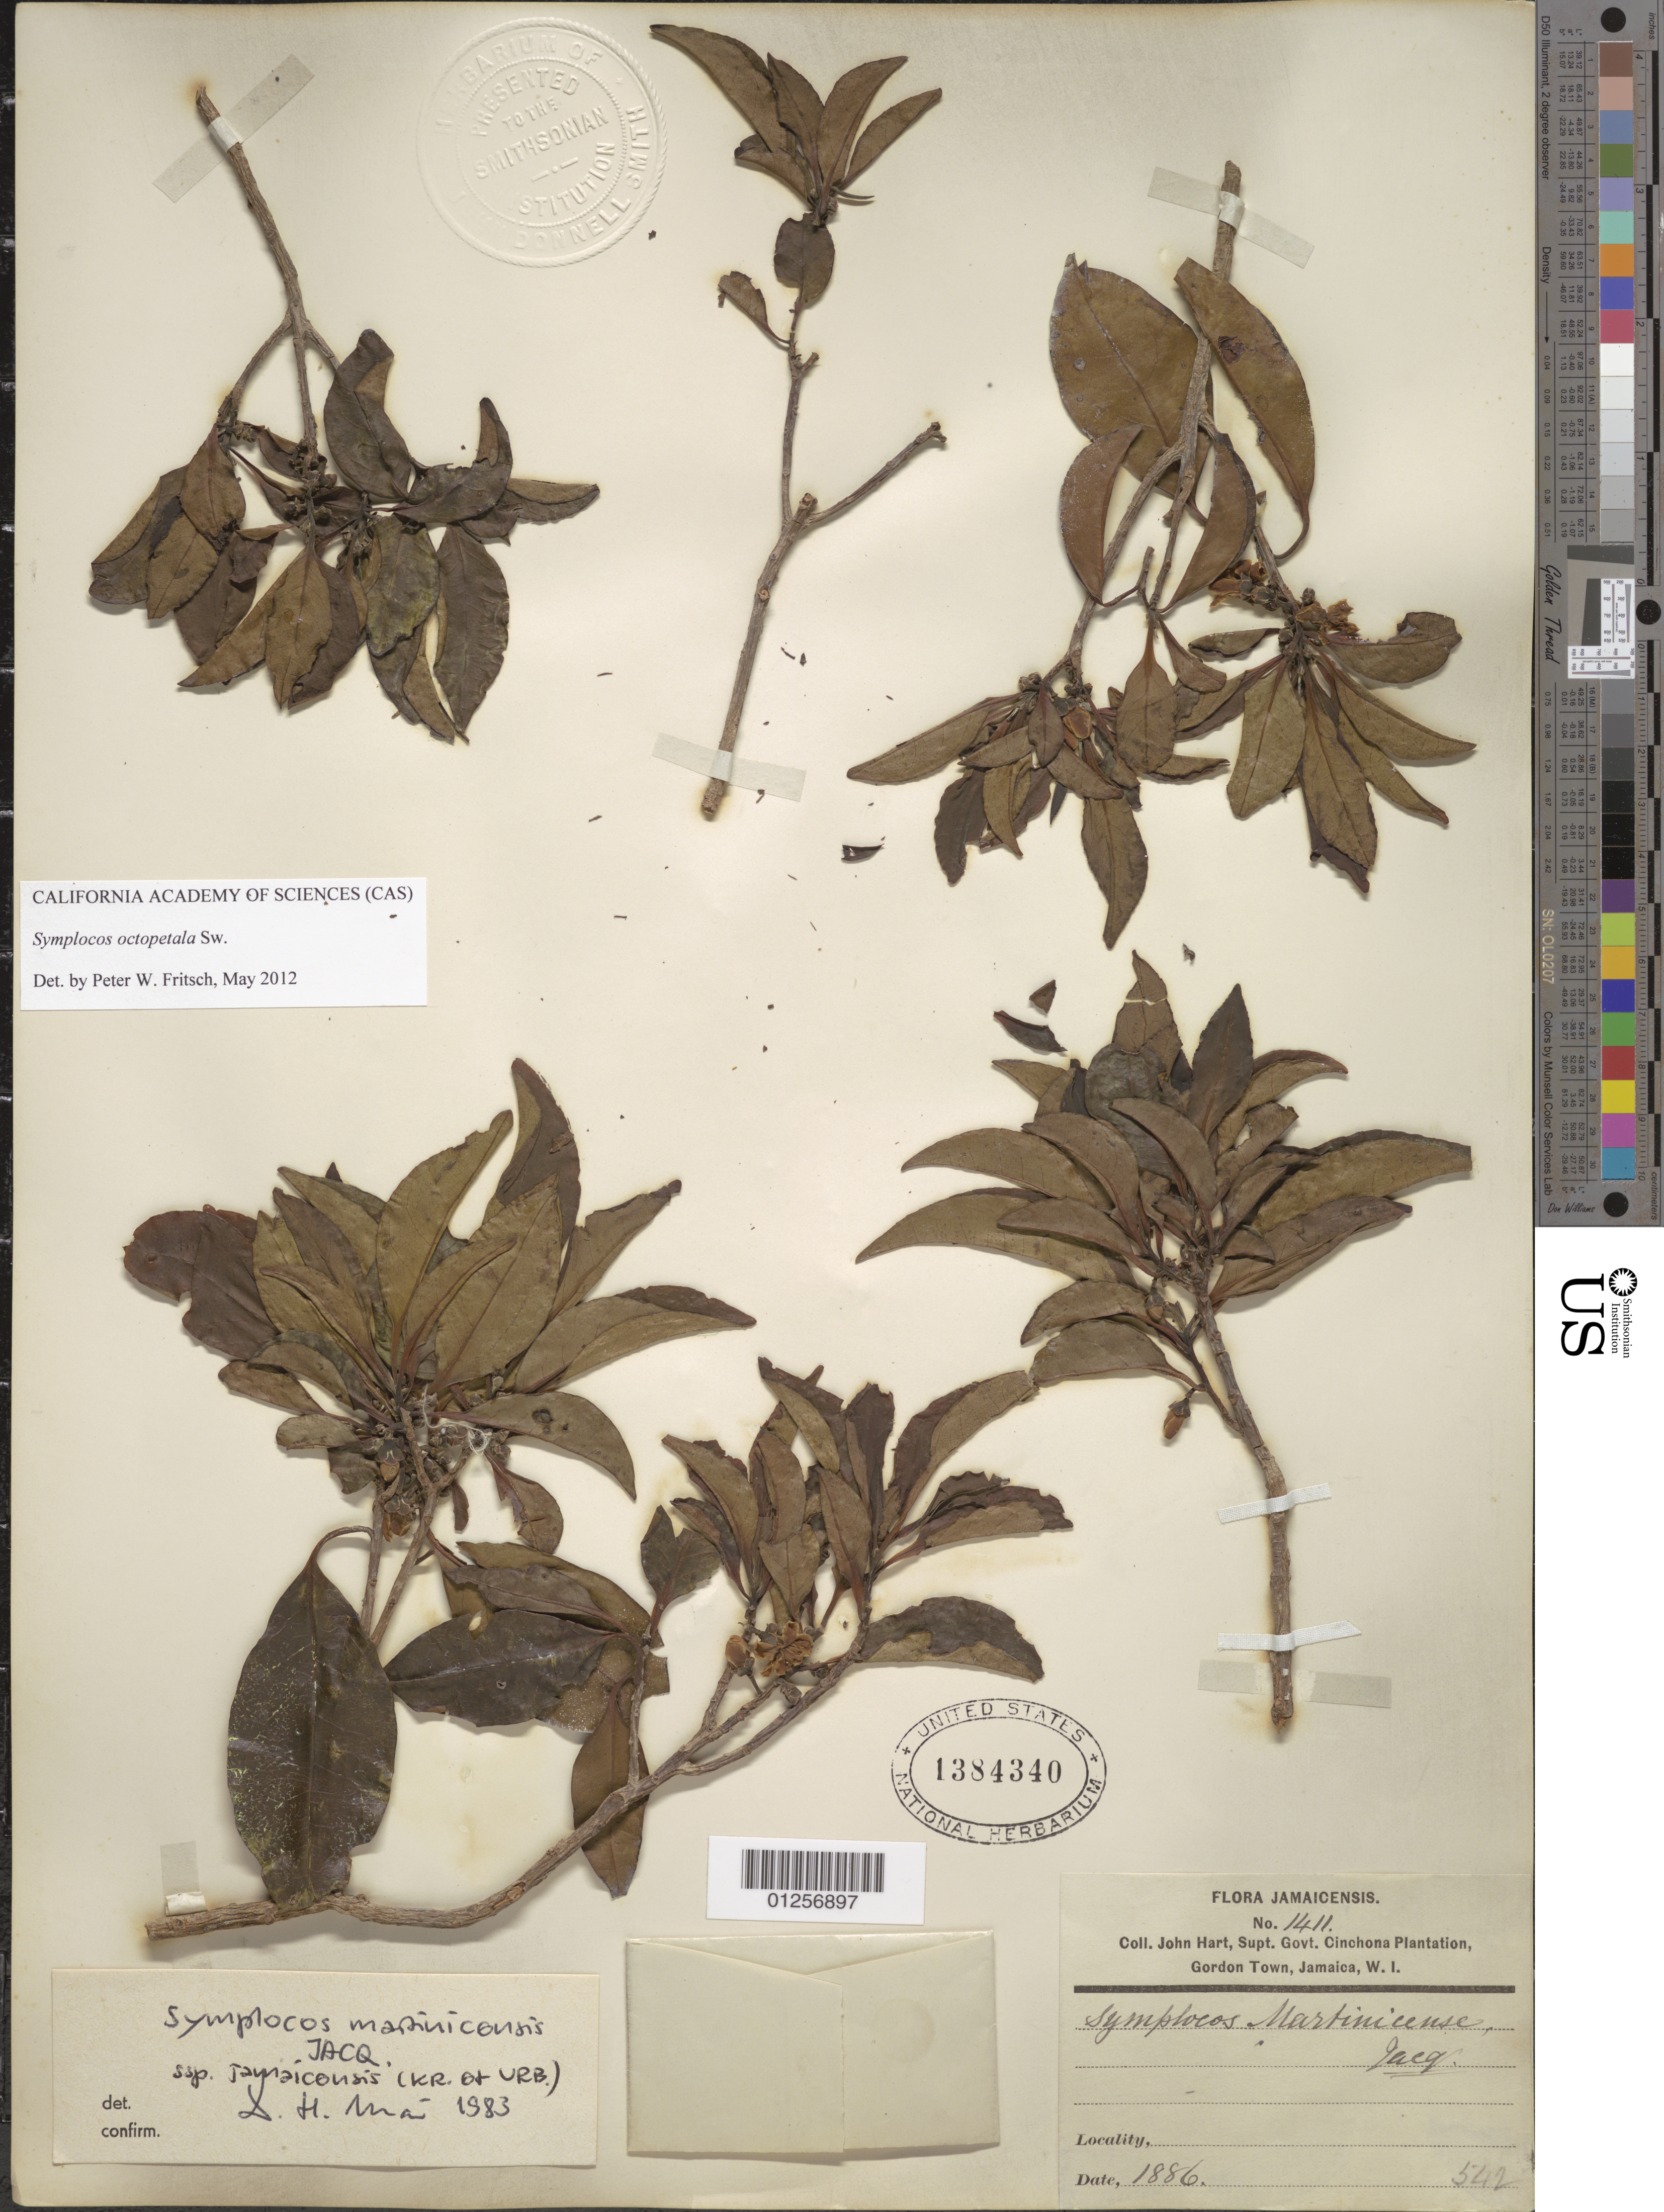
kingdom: Plantae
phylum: Tracheophyta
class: Magnoliopsida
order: Ericales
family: Symplocaceae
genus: Symplocos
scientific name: Symplocos octopetala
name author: Sw.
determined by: Fritsch, Peter W.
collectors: J. H. Hart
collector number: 1411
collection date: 1886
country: Jamaica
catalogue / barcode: US 1384340